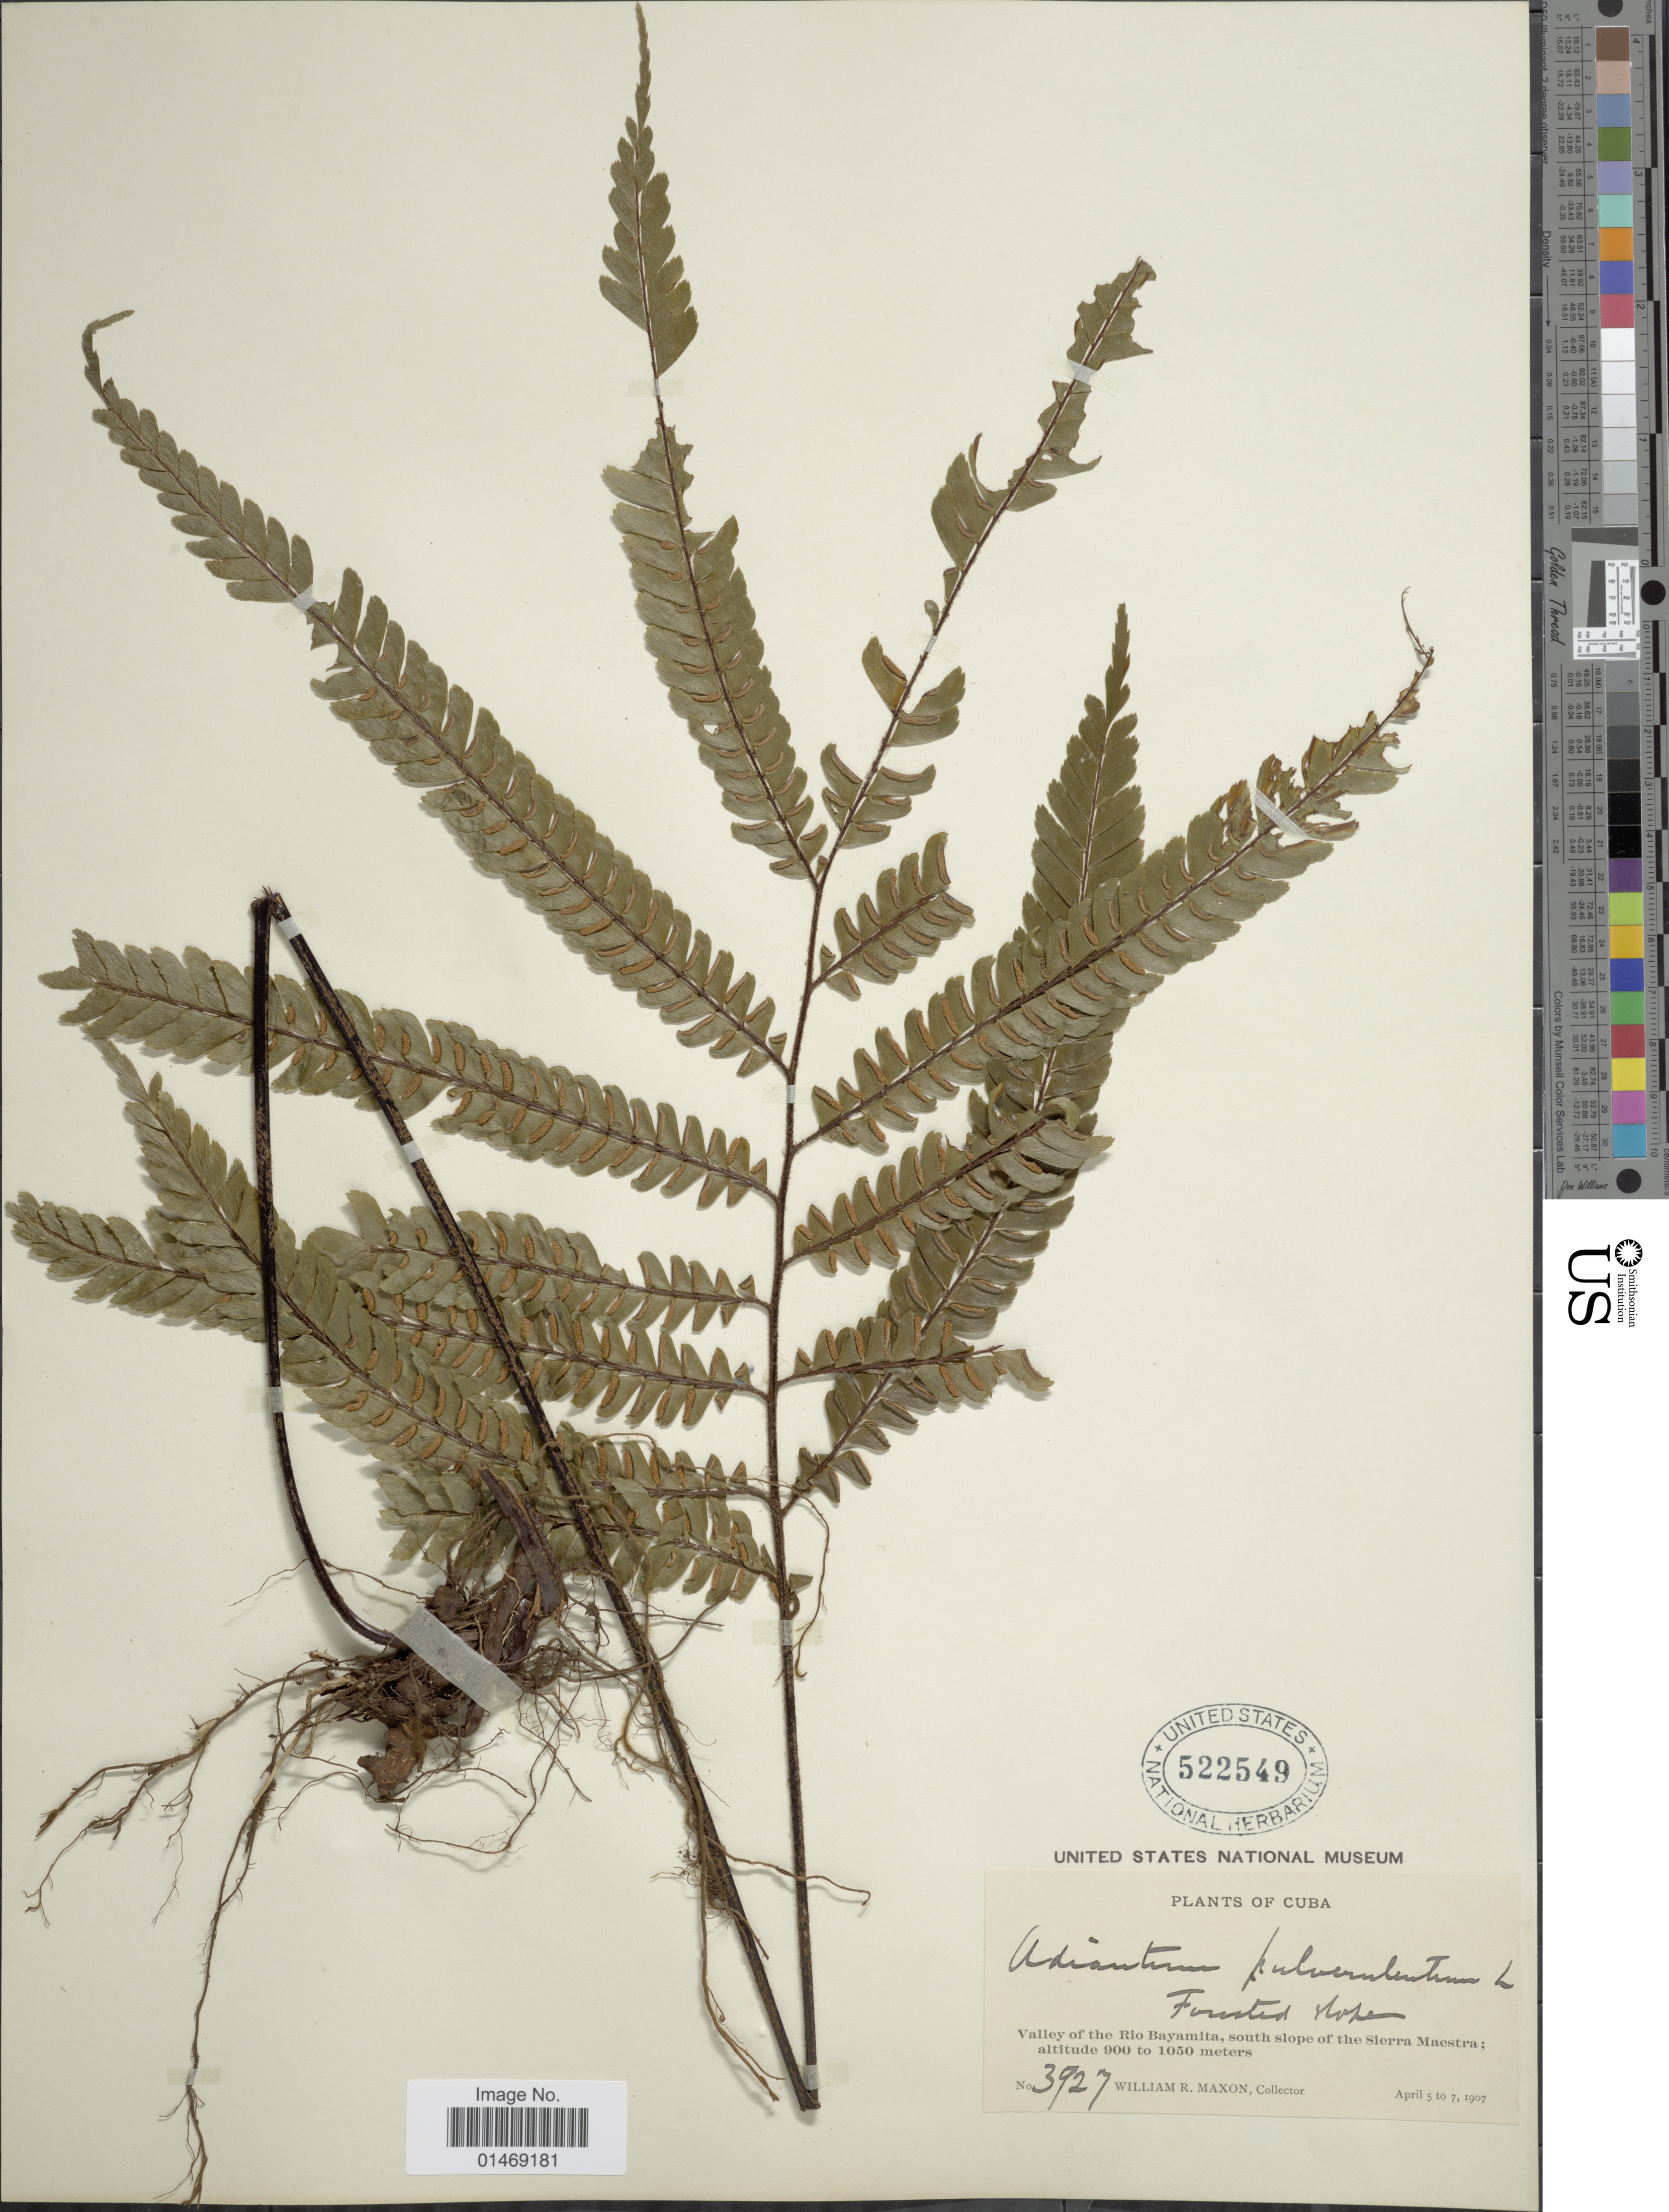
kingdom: Plantae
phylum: Tracheophyta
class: Polypodiopsida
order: Polypodiales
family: Pteridaceae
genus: Adiantum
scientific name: Adiantum pulverulentum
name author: L.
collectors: W. R. Maxon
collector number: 3927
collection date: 1907-04-05/1907-04-07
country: Cuba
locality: Valley of the Rio Bayamita, south slope of the Sierra Maestra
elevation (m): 900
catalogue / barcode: US 522549